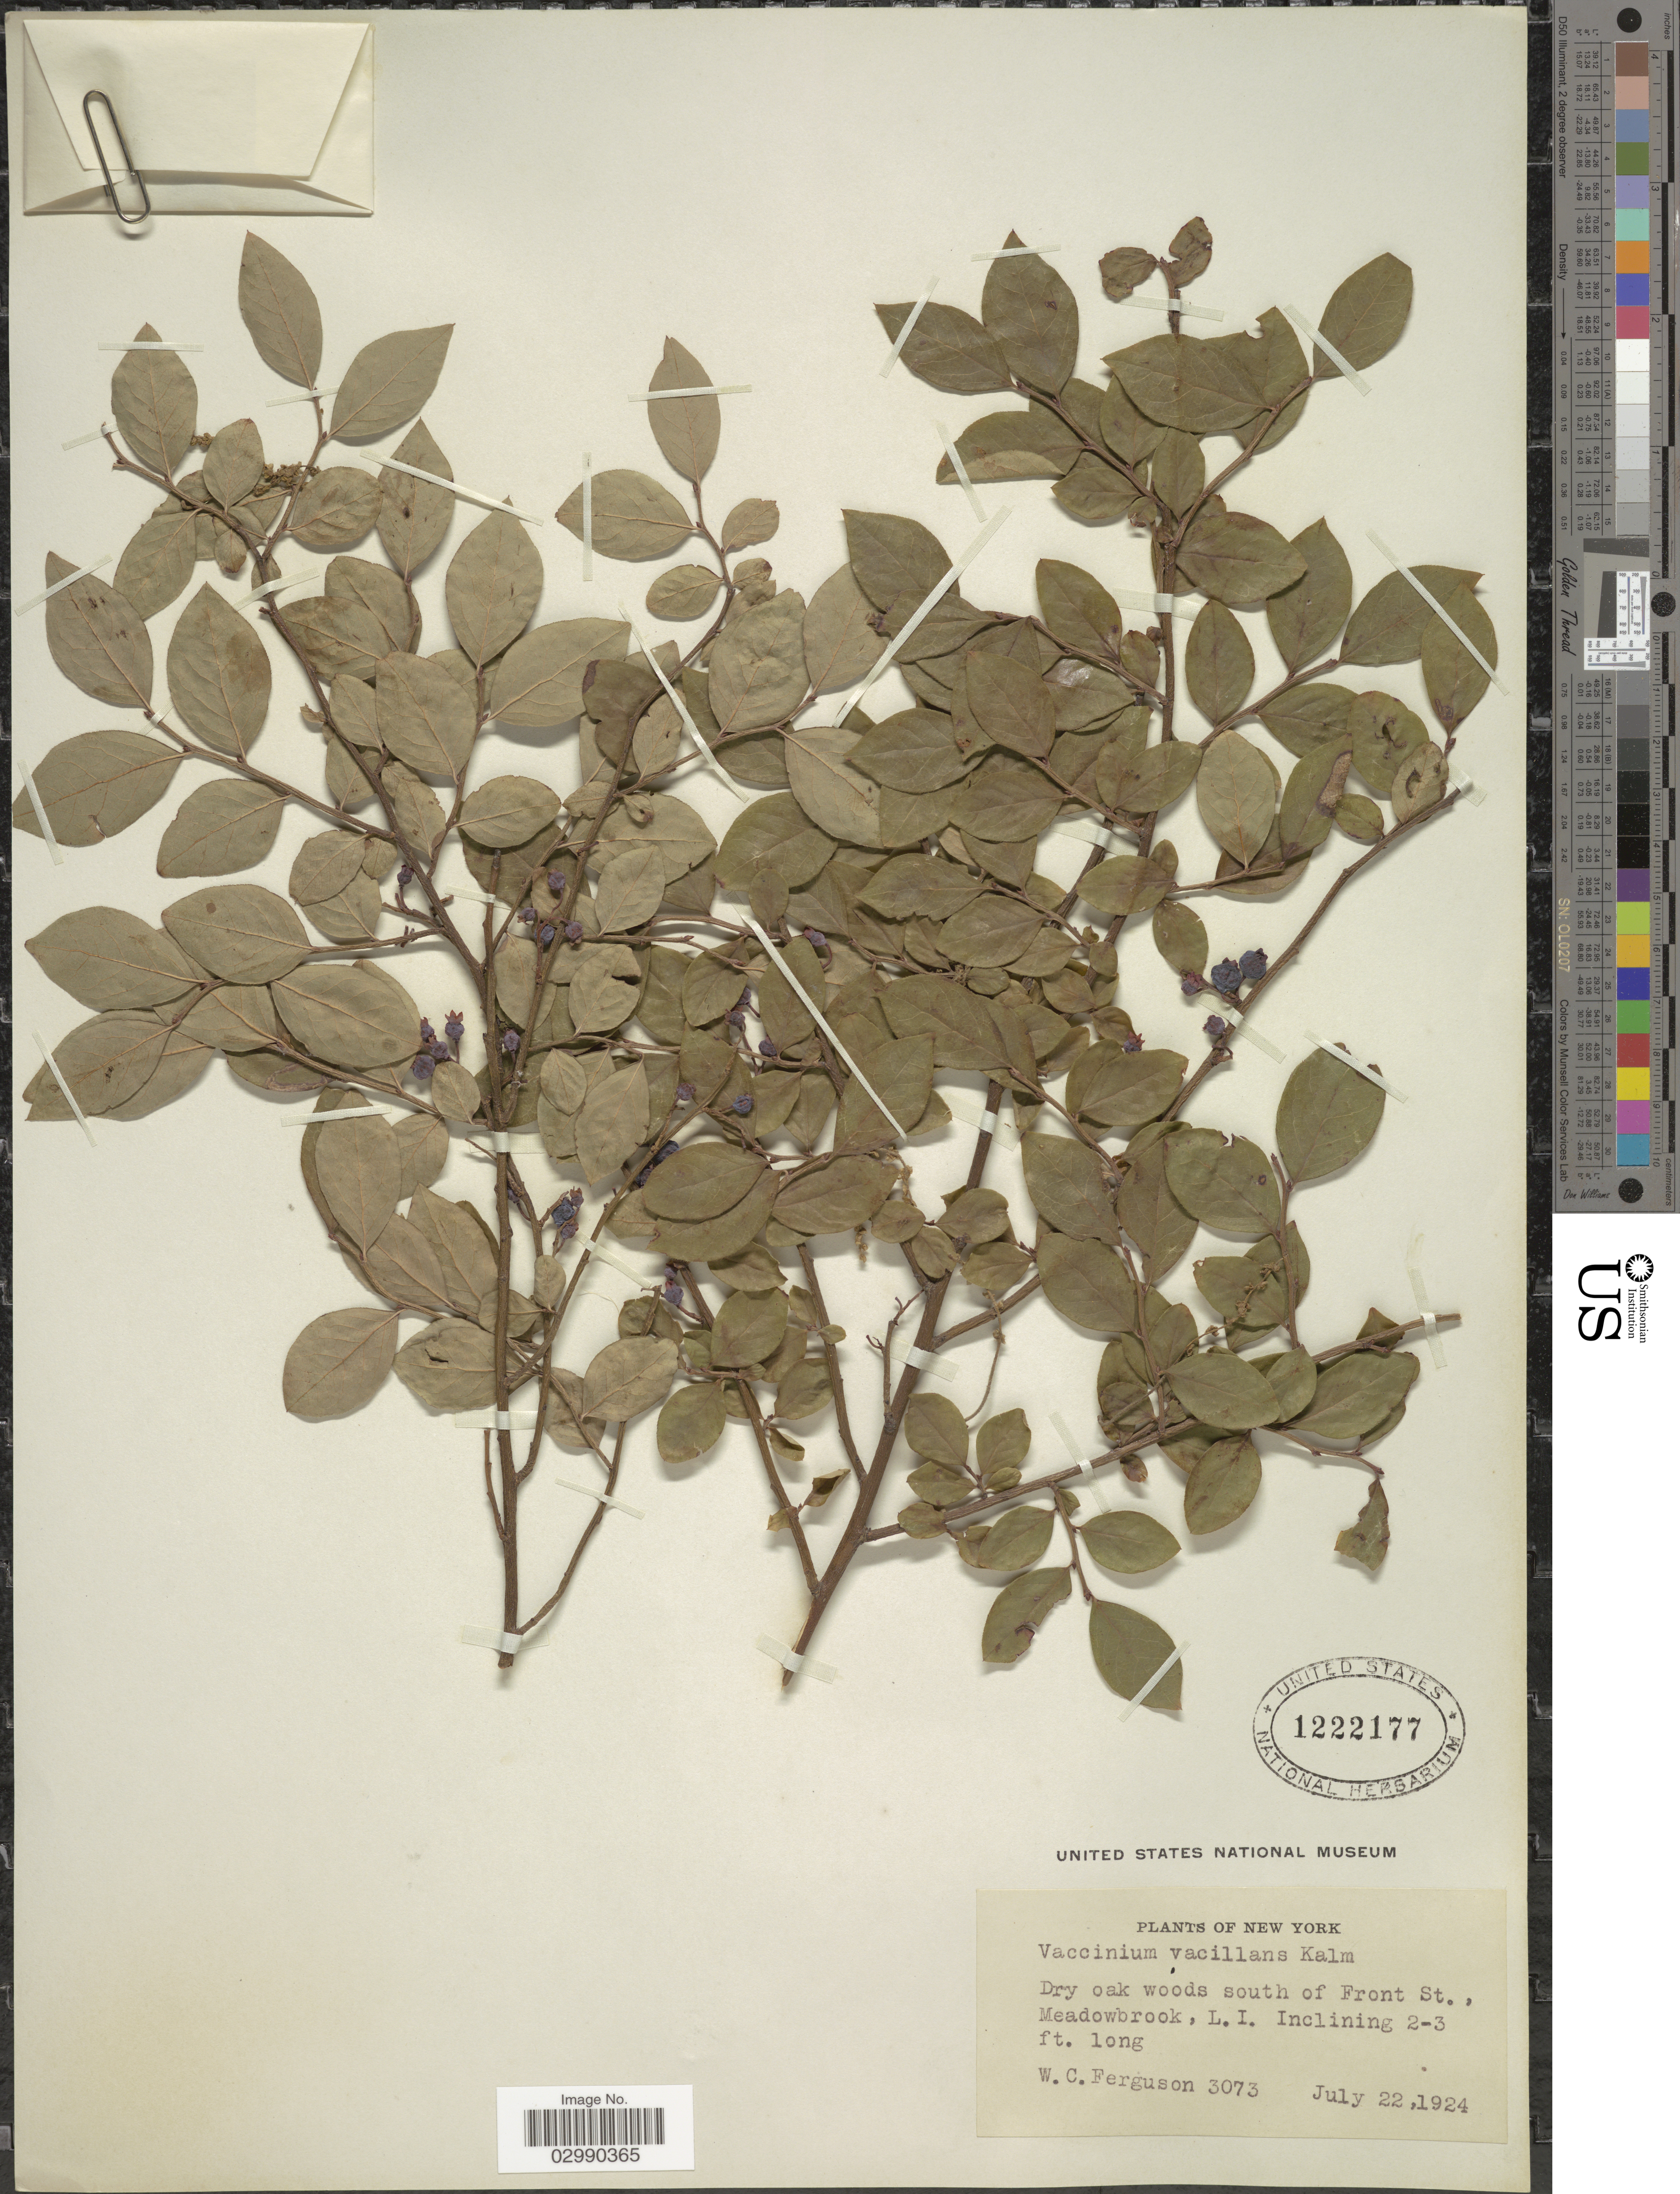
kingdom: Plantae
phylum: Tracheophyta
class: Magnoliopsida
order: Ericales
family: Ericaceae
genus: Vaccinium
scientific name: Vaccinium vacillans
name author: Kalm ex Torr.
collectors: W. Ferguson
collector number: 3073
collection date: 1924-07-22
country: United States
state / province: New York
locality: Dry oak woods south of Front St., Meadowbrook, L.I.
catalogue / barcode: US 1222177